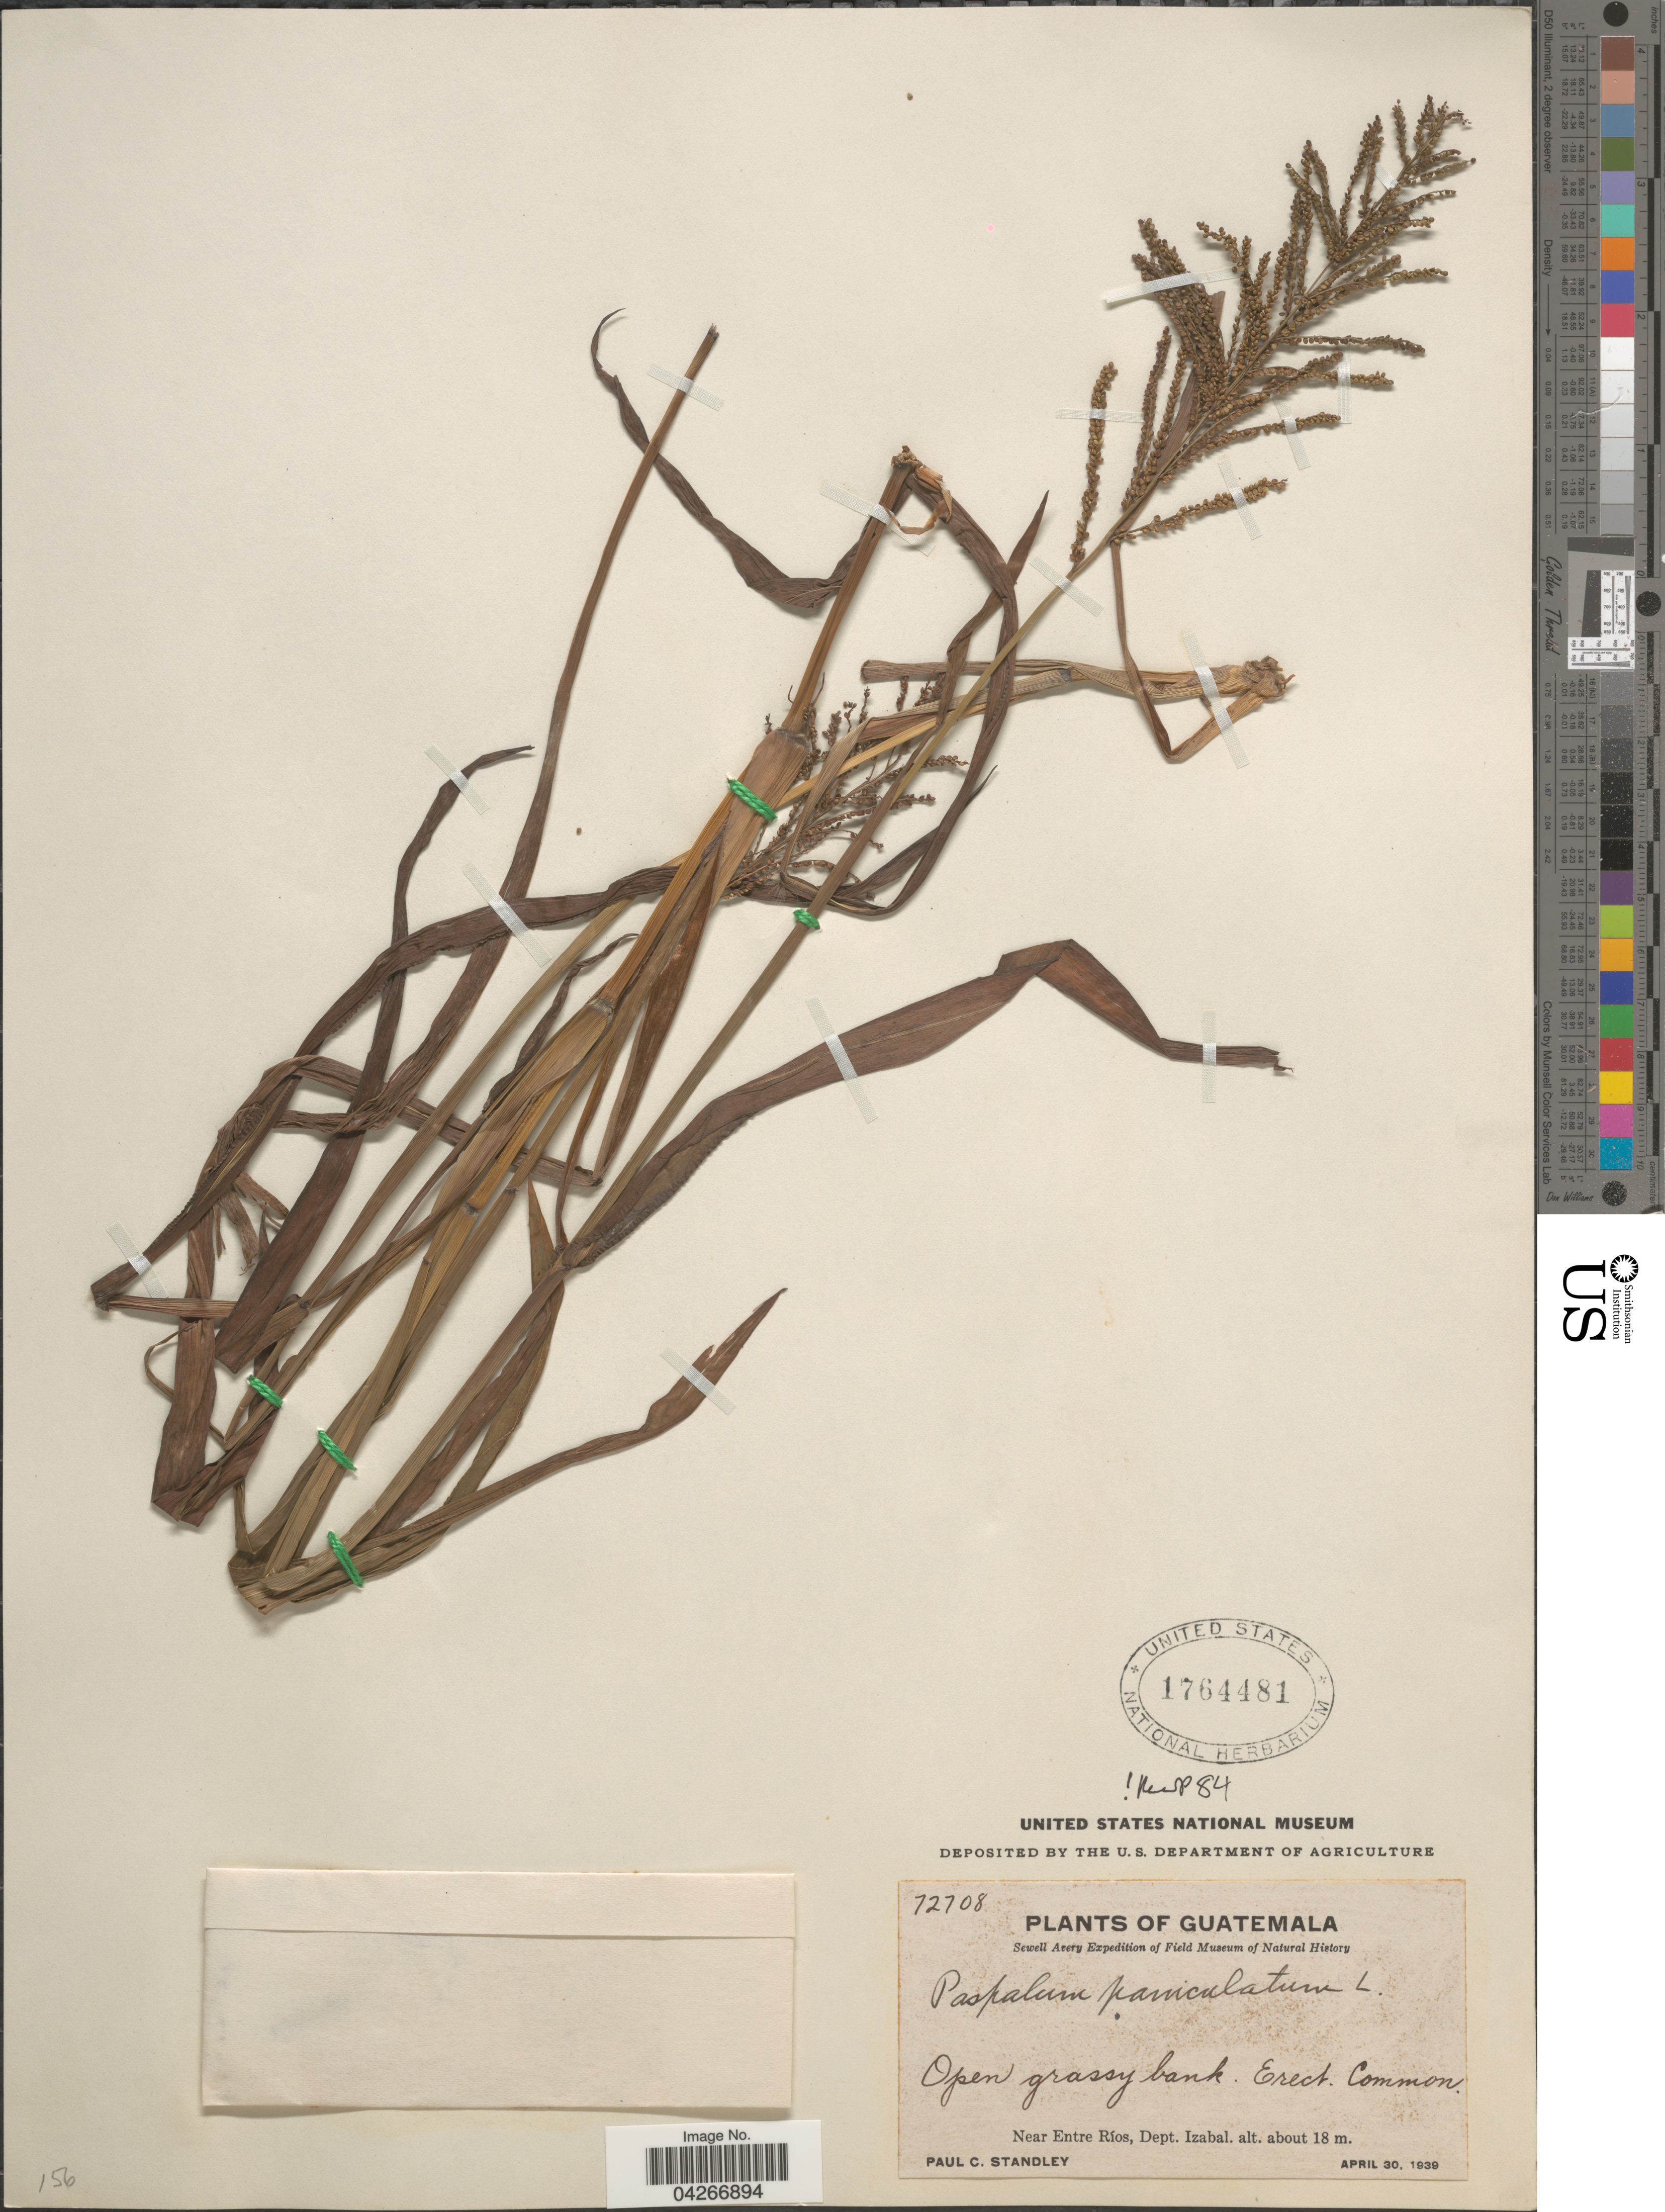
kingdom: Plantae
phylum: Tracheophyta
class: Liliopsida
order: Poales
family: Poaceae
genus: Paspalum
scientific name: Paspalum paniculatum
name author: L.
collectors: P. C. Standley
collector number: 72708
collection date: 1939-04-30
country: Guatemala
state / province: Izabal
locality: Sewell Avery Expedition of Field Museum of Natural History. Near Entre Ríos, Dept. Izabal.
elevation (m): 18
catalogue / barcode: US 1764481